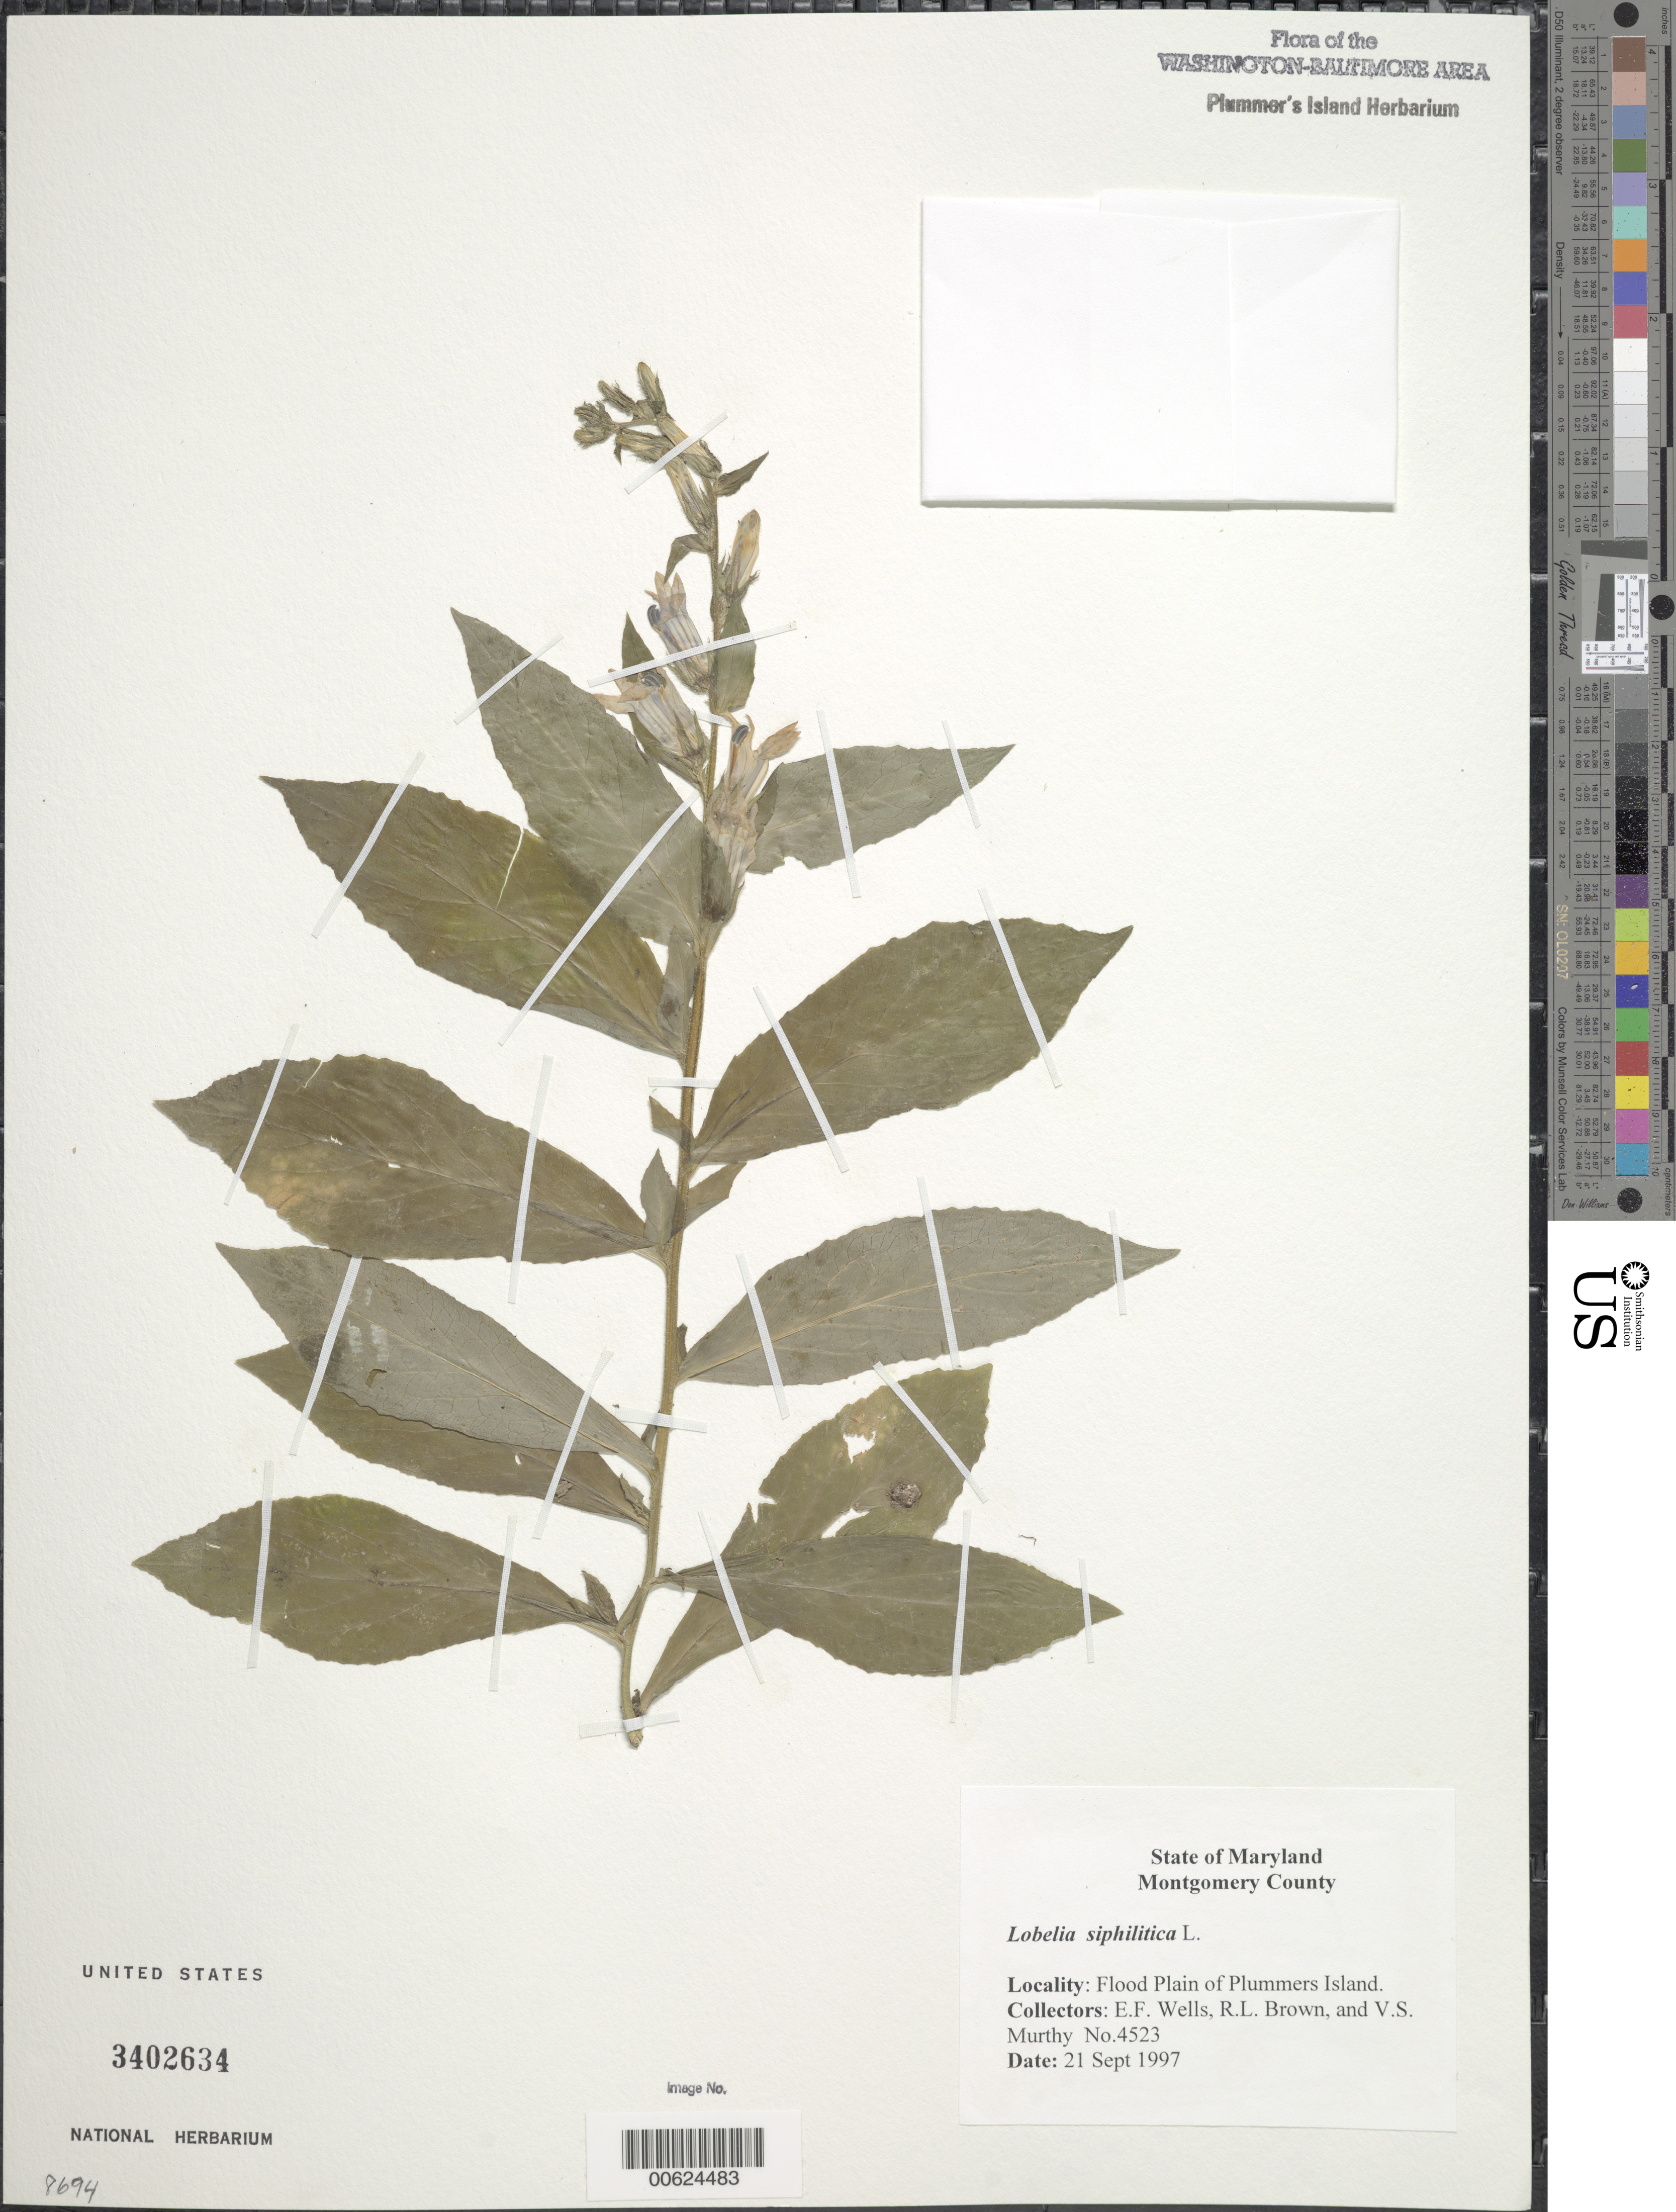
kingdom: Plantae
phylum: Tracheophyta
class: Magnoliopsida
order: Asterales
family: Campanulaceae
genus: Lobelia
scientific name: Lobelia siphilitica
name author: L.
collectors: E. F. Wells, R. L. Brown & V. S. Murthy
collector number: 4523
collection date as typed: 21 Sep 1997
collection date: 1997-09-21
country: United States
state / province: Maryland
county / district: Montgomery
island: Plummers Island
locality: Flood plain of Plummers Island Plummers Island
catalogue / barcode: US 3402634